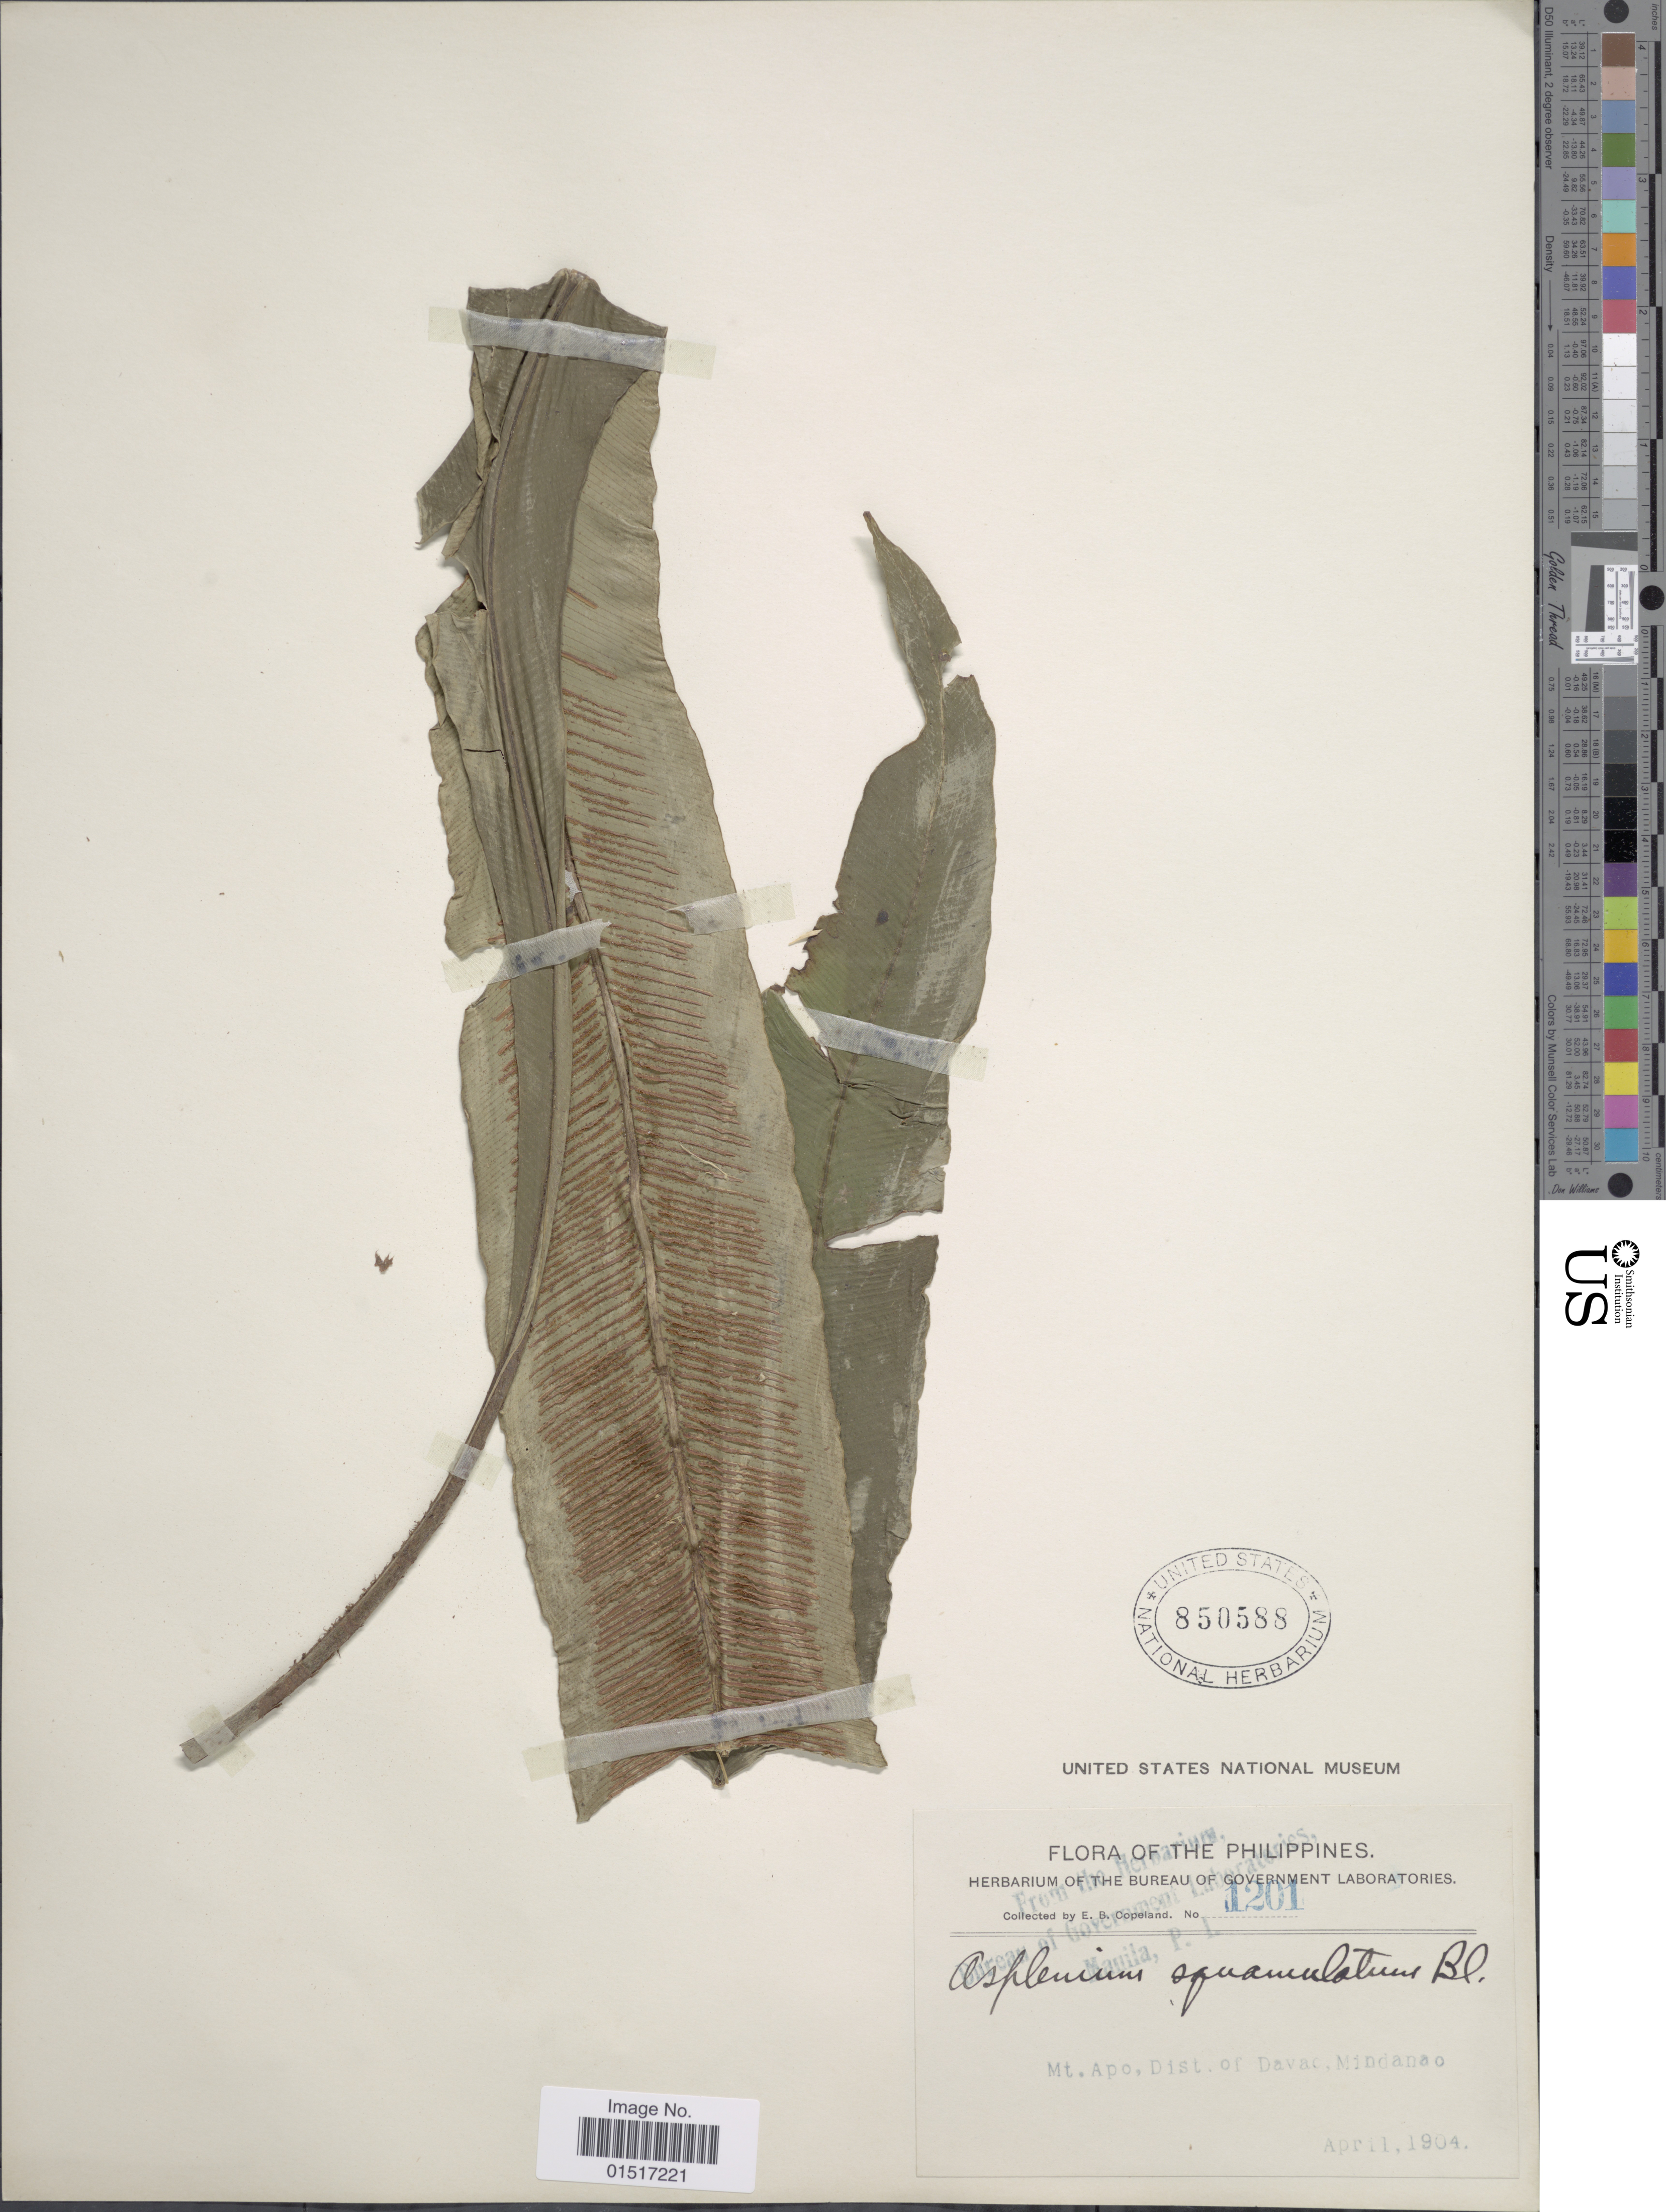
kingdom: Plantae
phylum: Tracheophyta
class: Polypodiopsida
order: Polypodiales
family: Aspleniaceae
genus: Asplenium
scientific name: Asplenium vittiforme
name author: Cav.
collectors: E. B. Copeland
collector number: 1201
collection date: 1904-04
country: Philippines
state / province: Davao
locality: Mt. Apo, Dist. of Davao, Mindanao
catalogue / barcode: US 850588